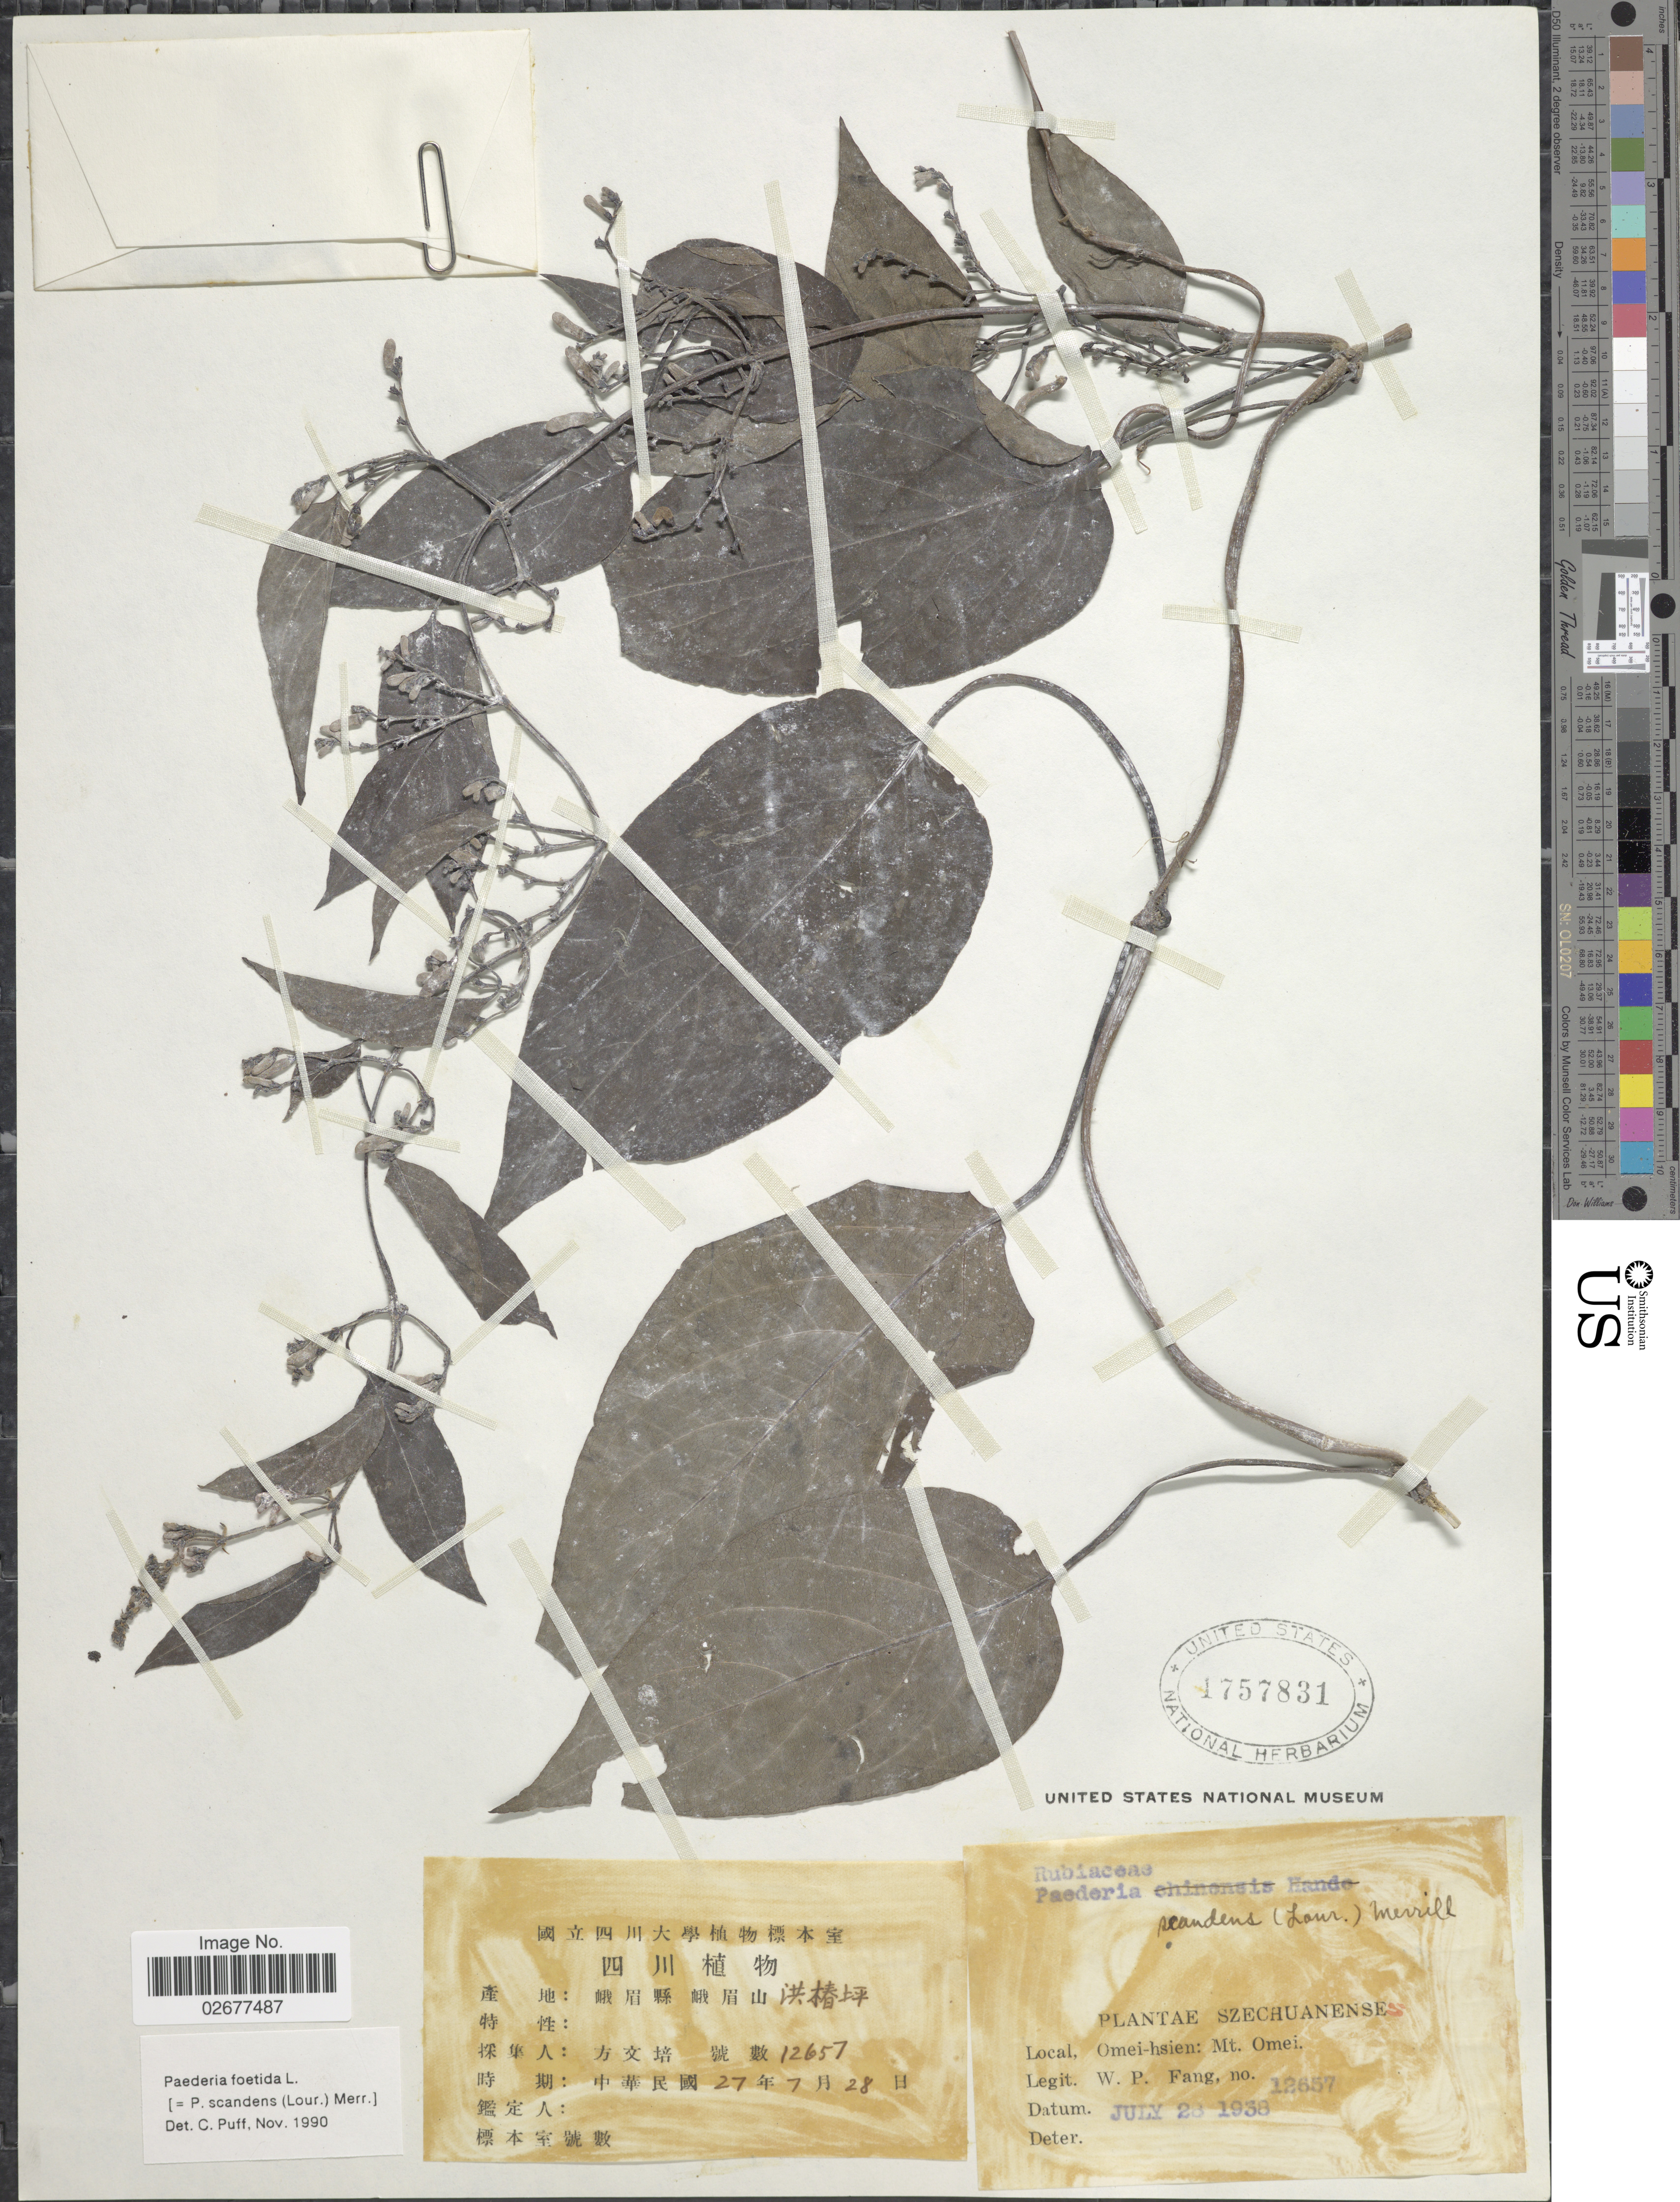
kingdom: Plantae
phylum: Tracheophyta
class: Magnoliopsida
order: Gentianales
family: Rubiaceae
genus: Paederia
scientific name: Paederia foetida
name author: L.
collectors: W. P. Fang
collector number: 12657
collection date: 1938-07-28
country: China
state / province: Sichuan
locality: Szechuanense. Omei-hsien: Mt. Omei.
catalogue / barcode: US 1757831